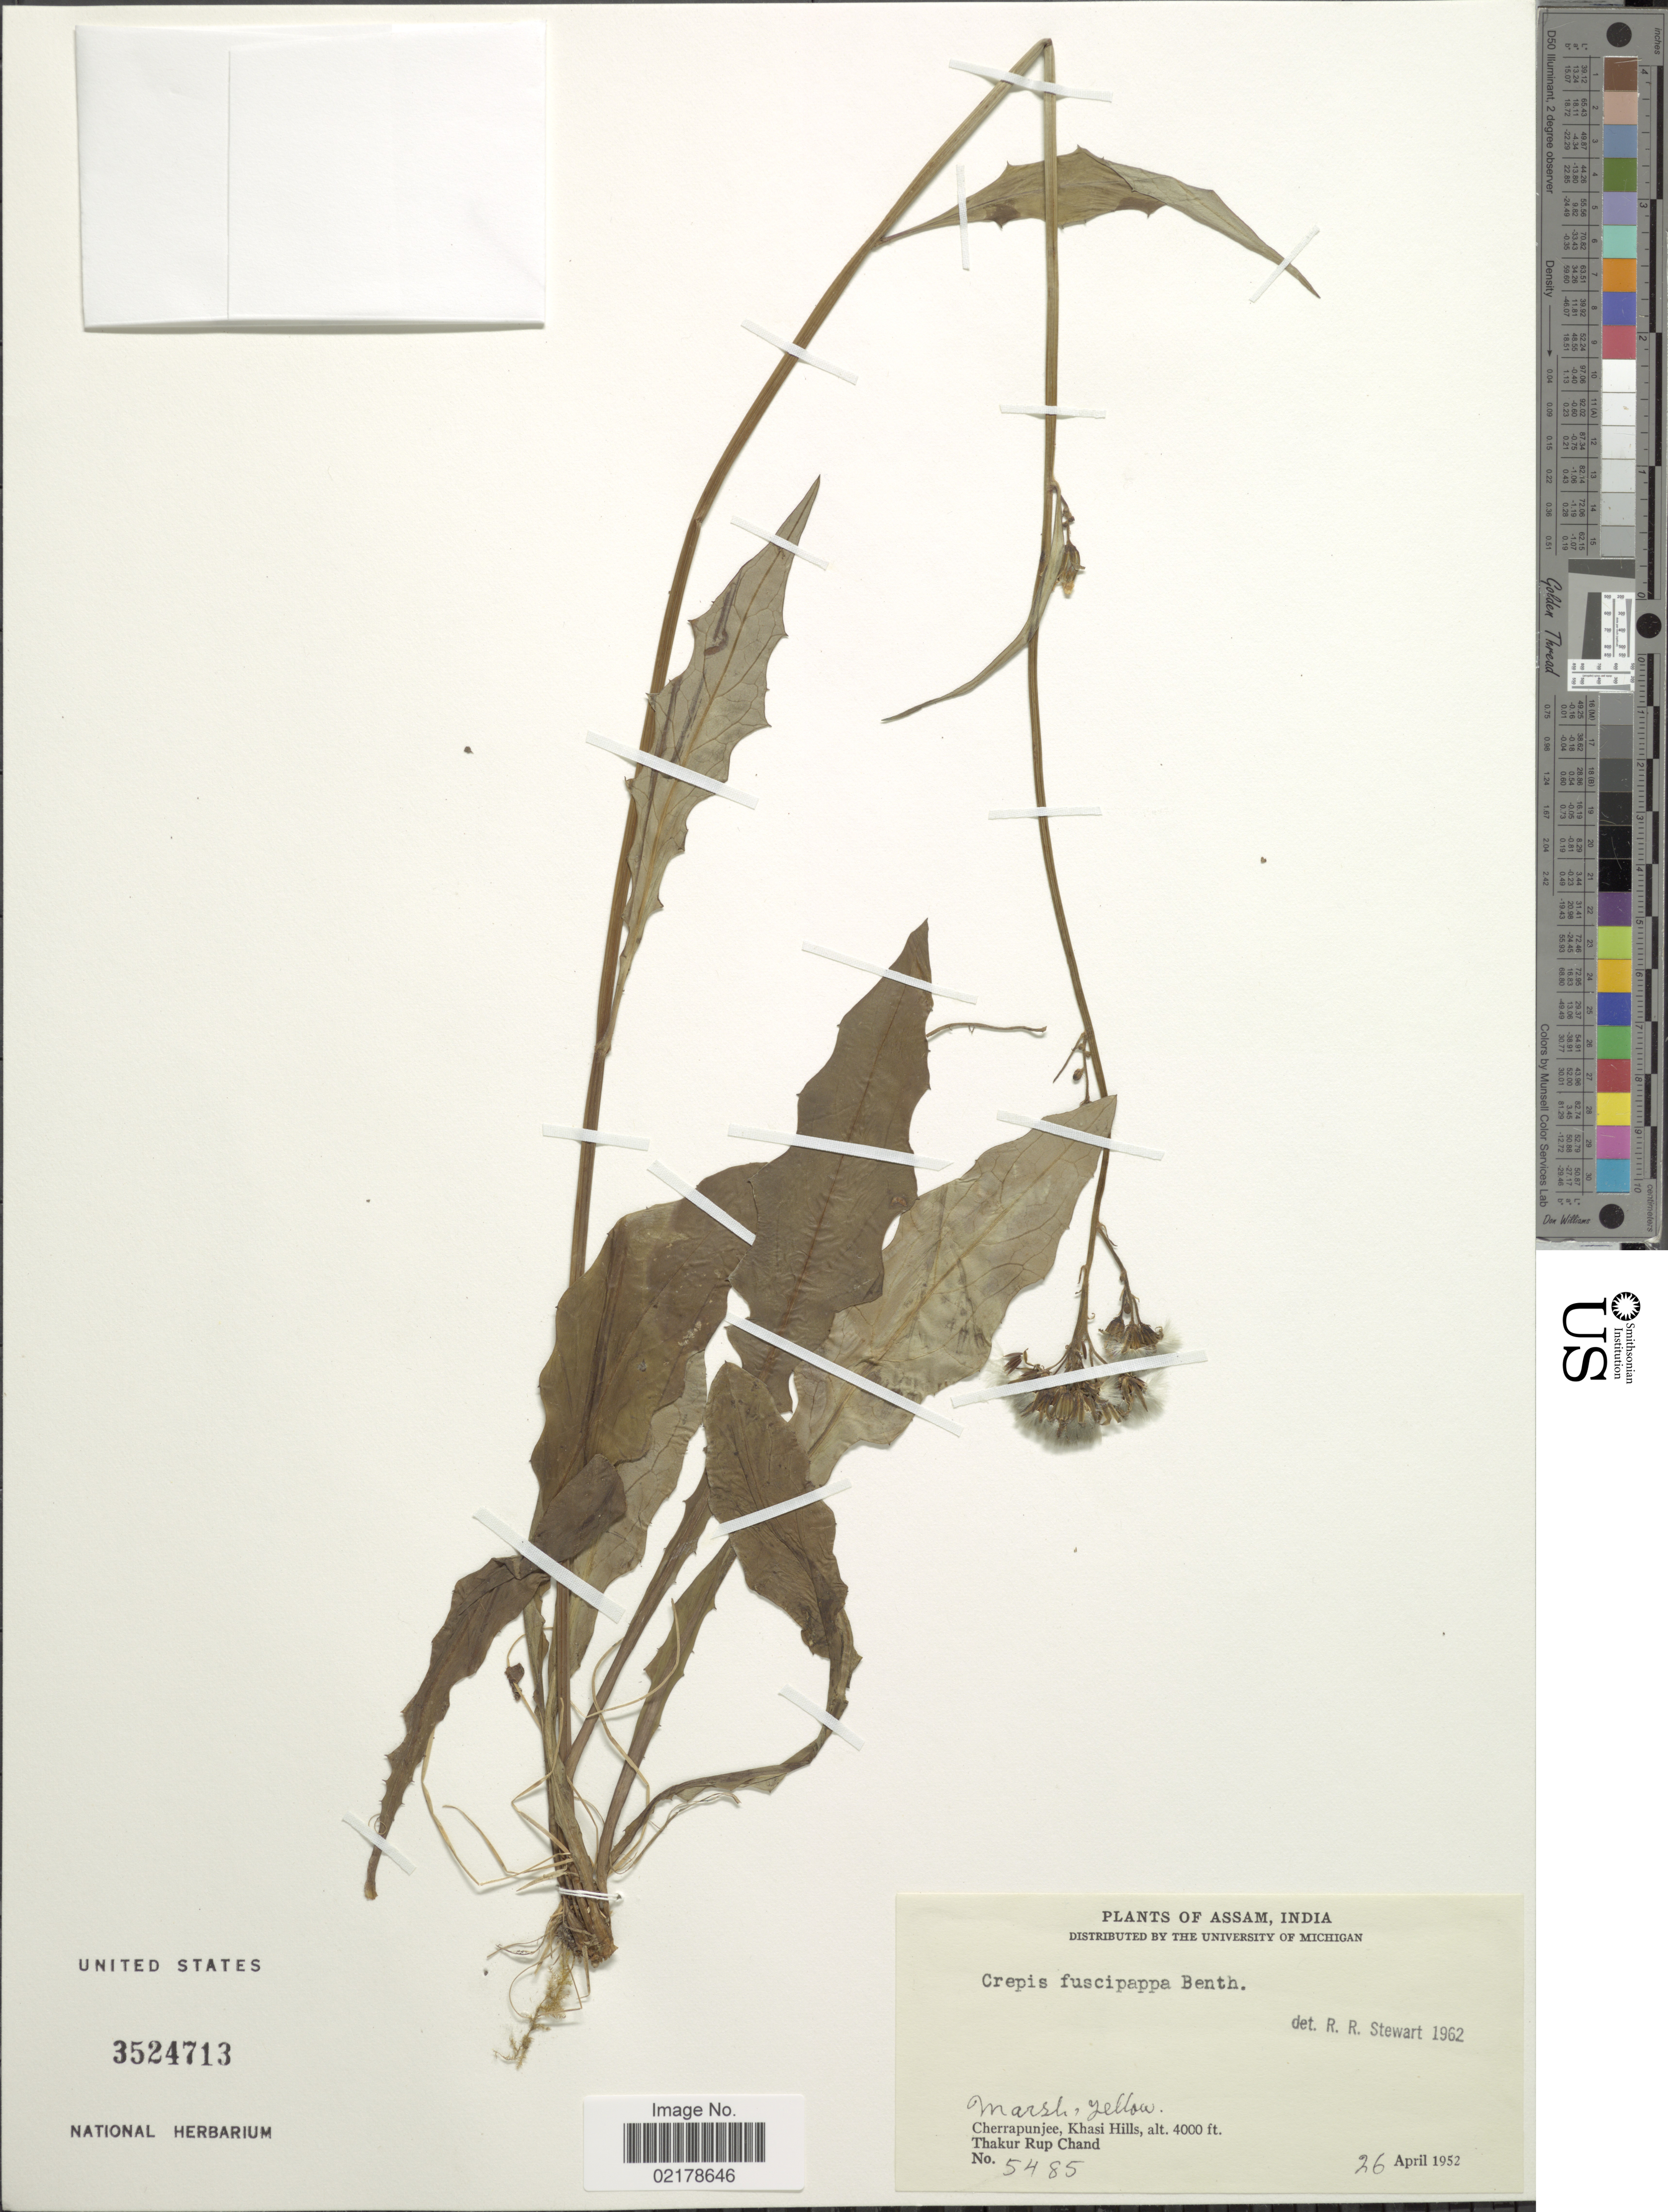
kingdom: Plantae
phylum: Tracheophyta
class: Magnoliopsida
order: Asterales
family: Asteraceae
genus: Youngia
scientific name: Youngia fuscipappa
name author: Thwaites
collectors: T. R. Chand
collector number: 5485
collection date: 1952-04-26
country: India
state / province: Meghalaya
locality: Assam, India. Cherrapunjee, Khasi Hills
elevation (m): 1219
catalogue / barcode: US 3524713